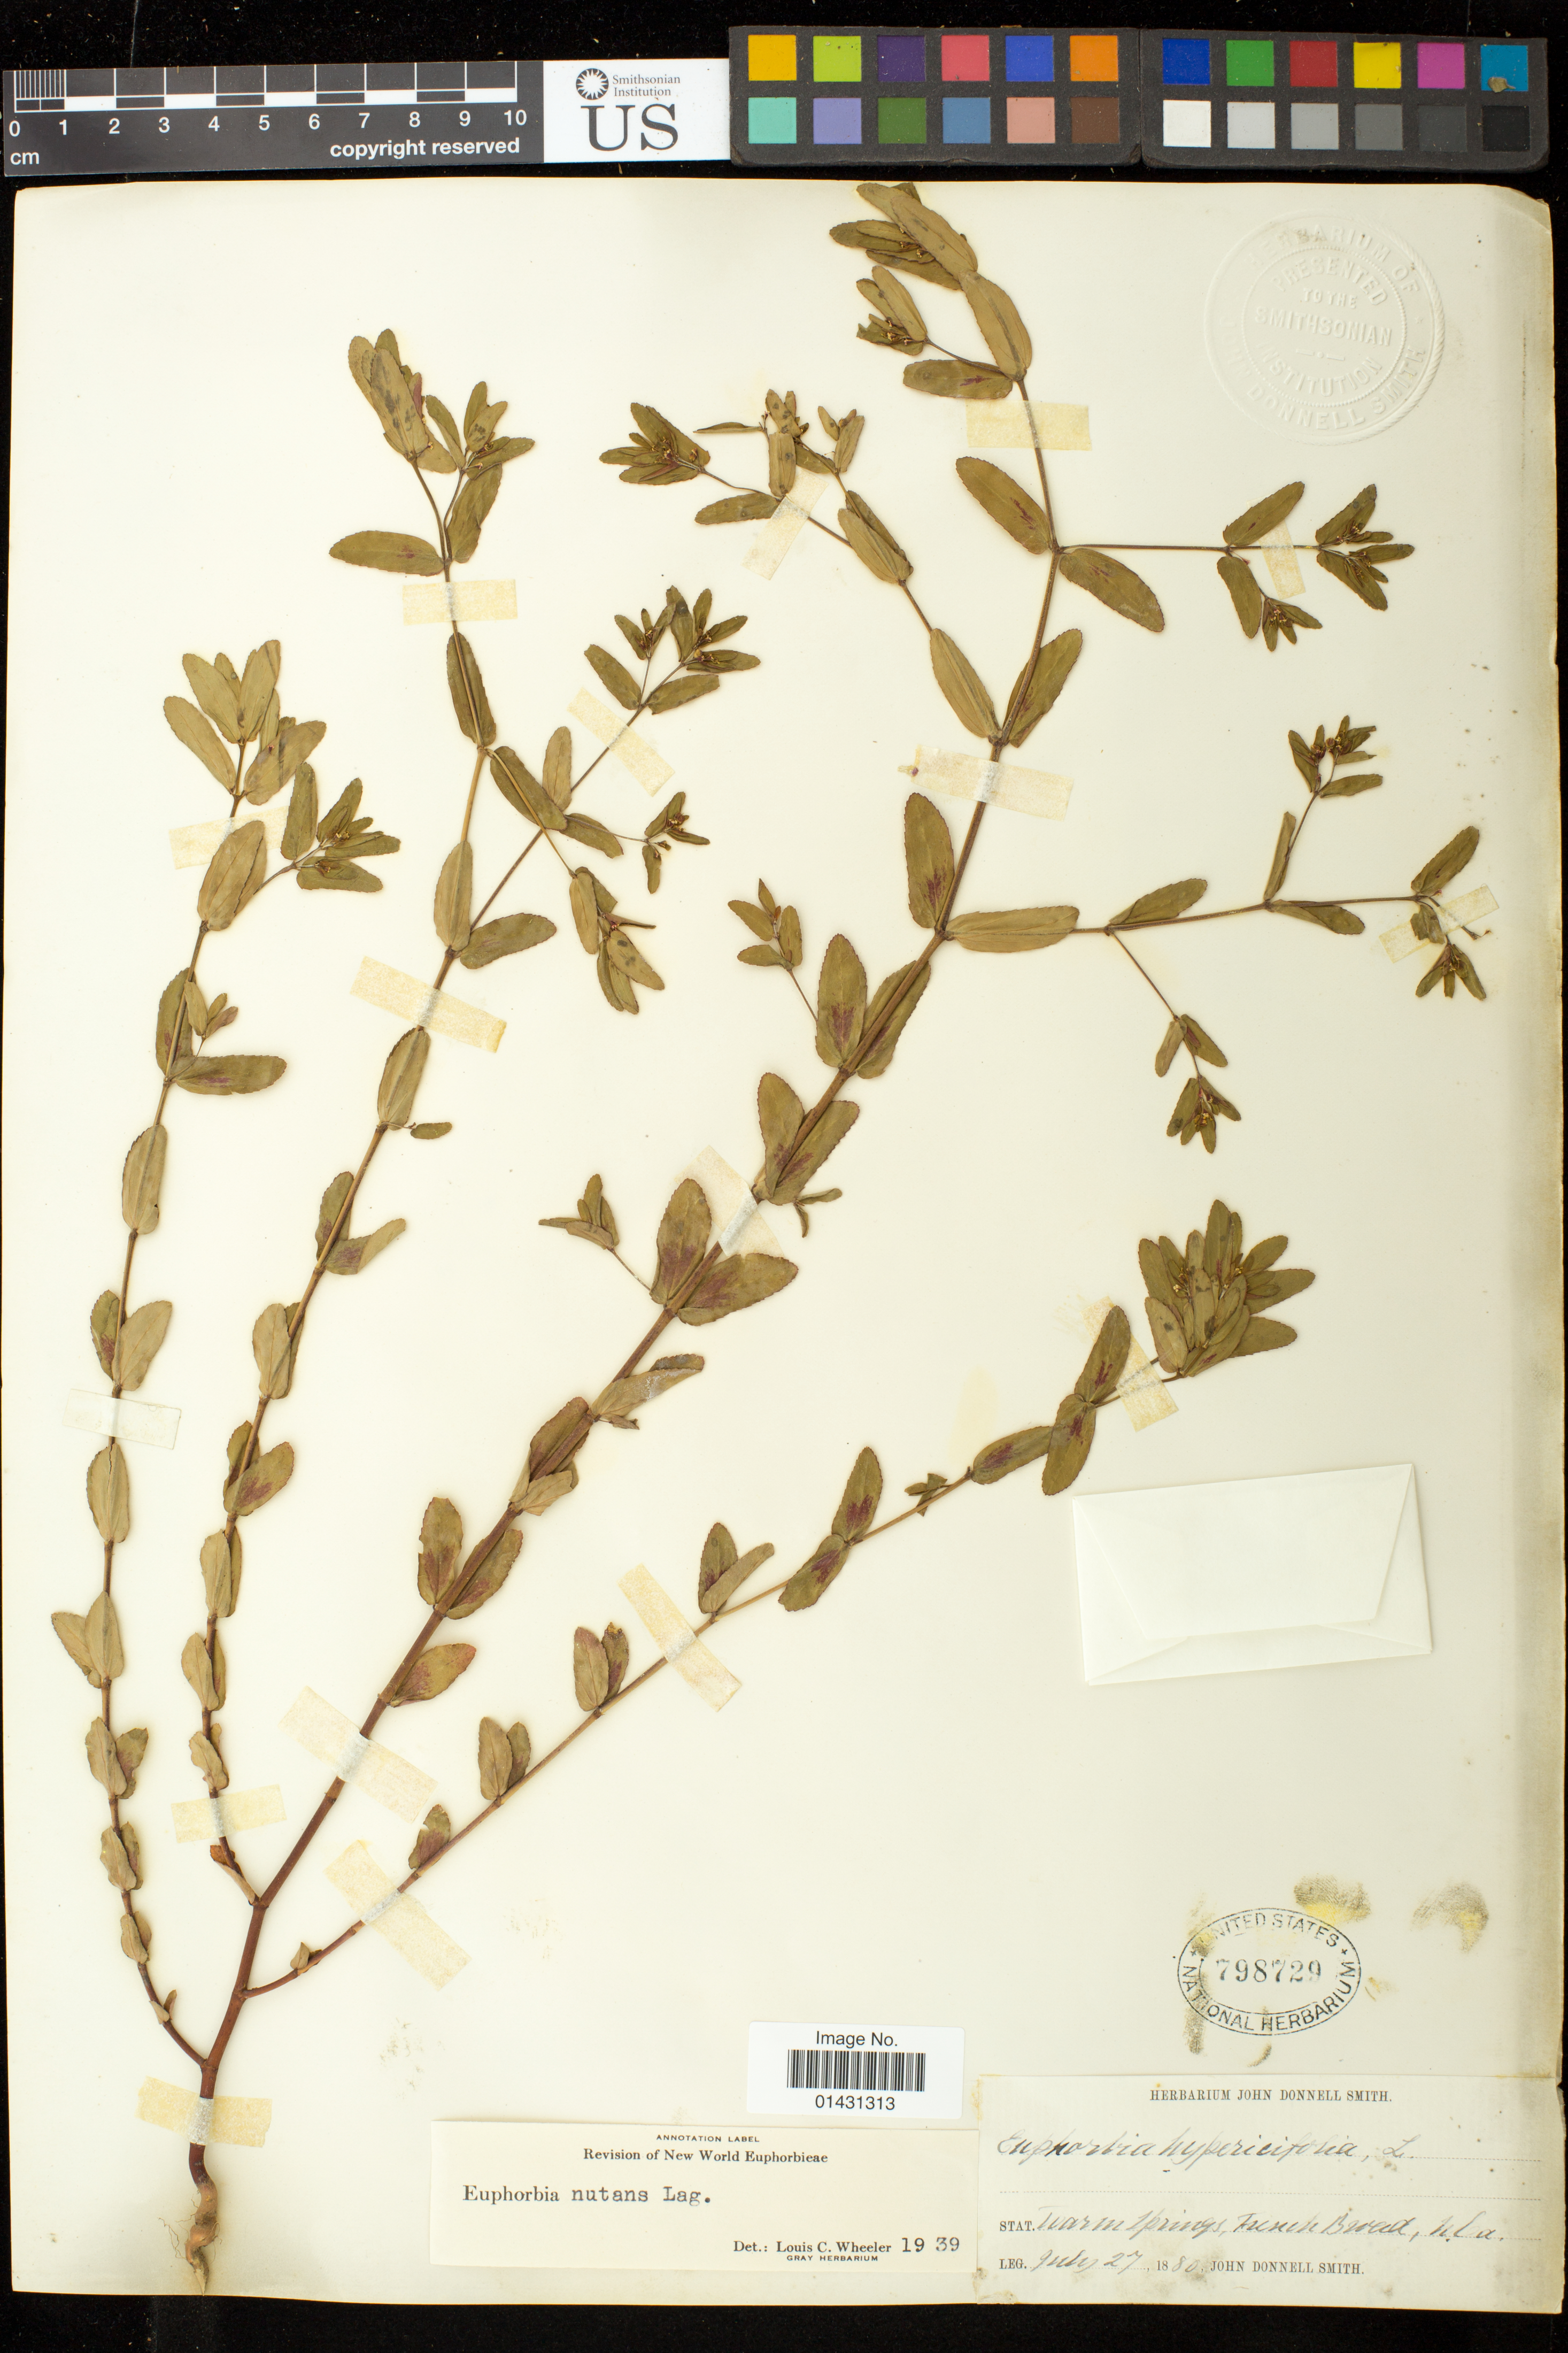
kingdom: Plantae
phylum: Tracheophyta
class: Magnoliopsida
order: Malpighiales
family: Euphorbiaceae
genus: Euphorbia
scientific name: Euphorbia maculata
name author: L.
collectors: J. D. Smith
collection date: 1880-07-27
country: United States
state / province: North Carolina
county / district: Buncombe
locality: Warm Springs, French Broad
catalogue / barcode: US 798729